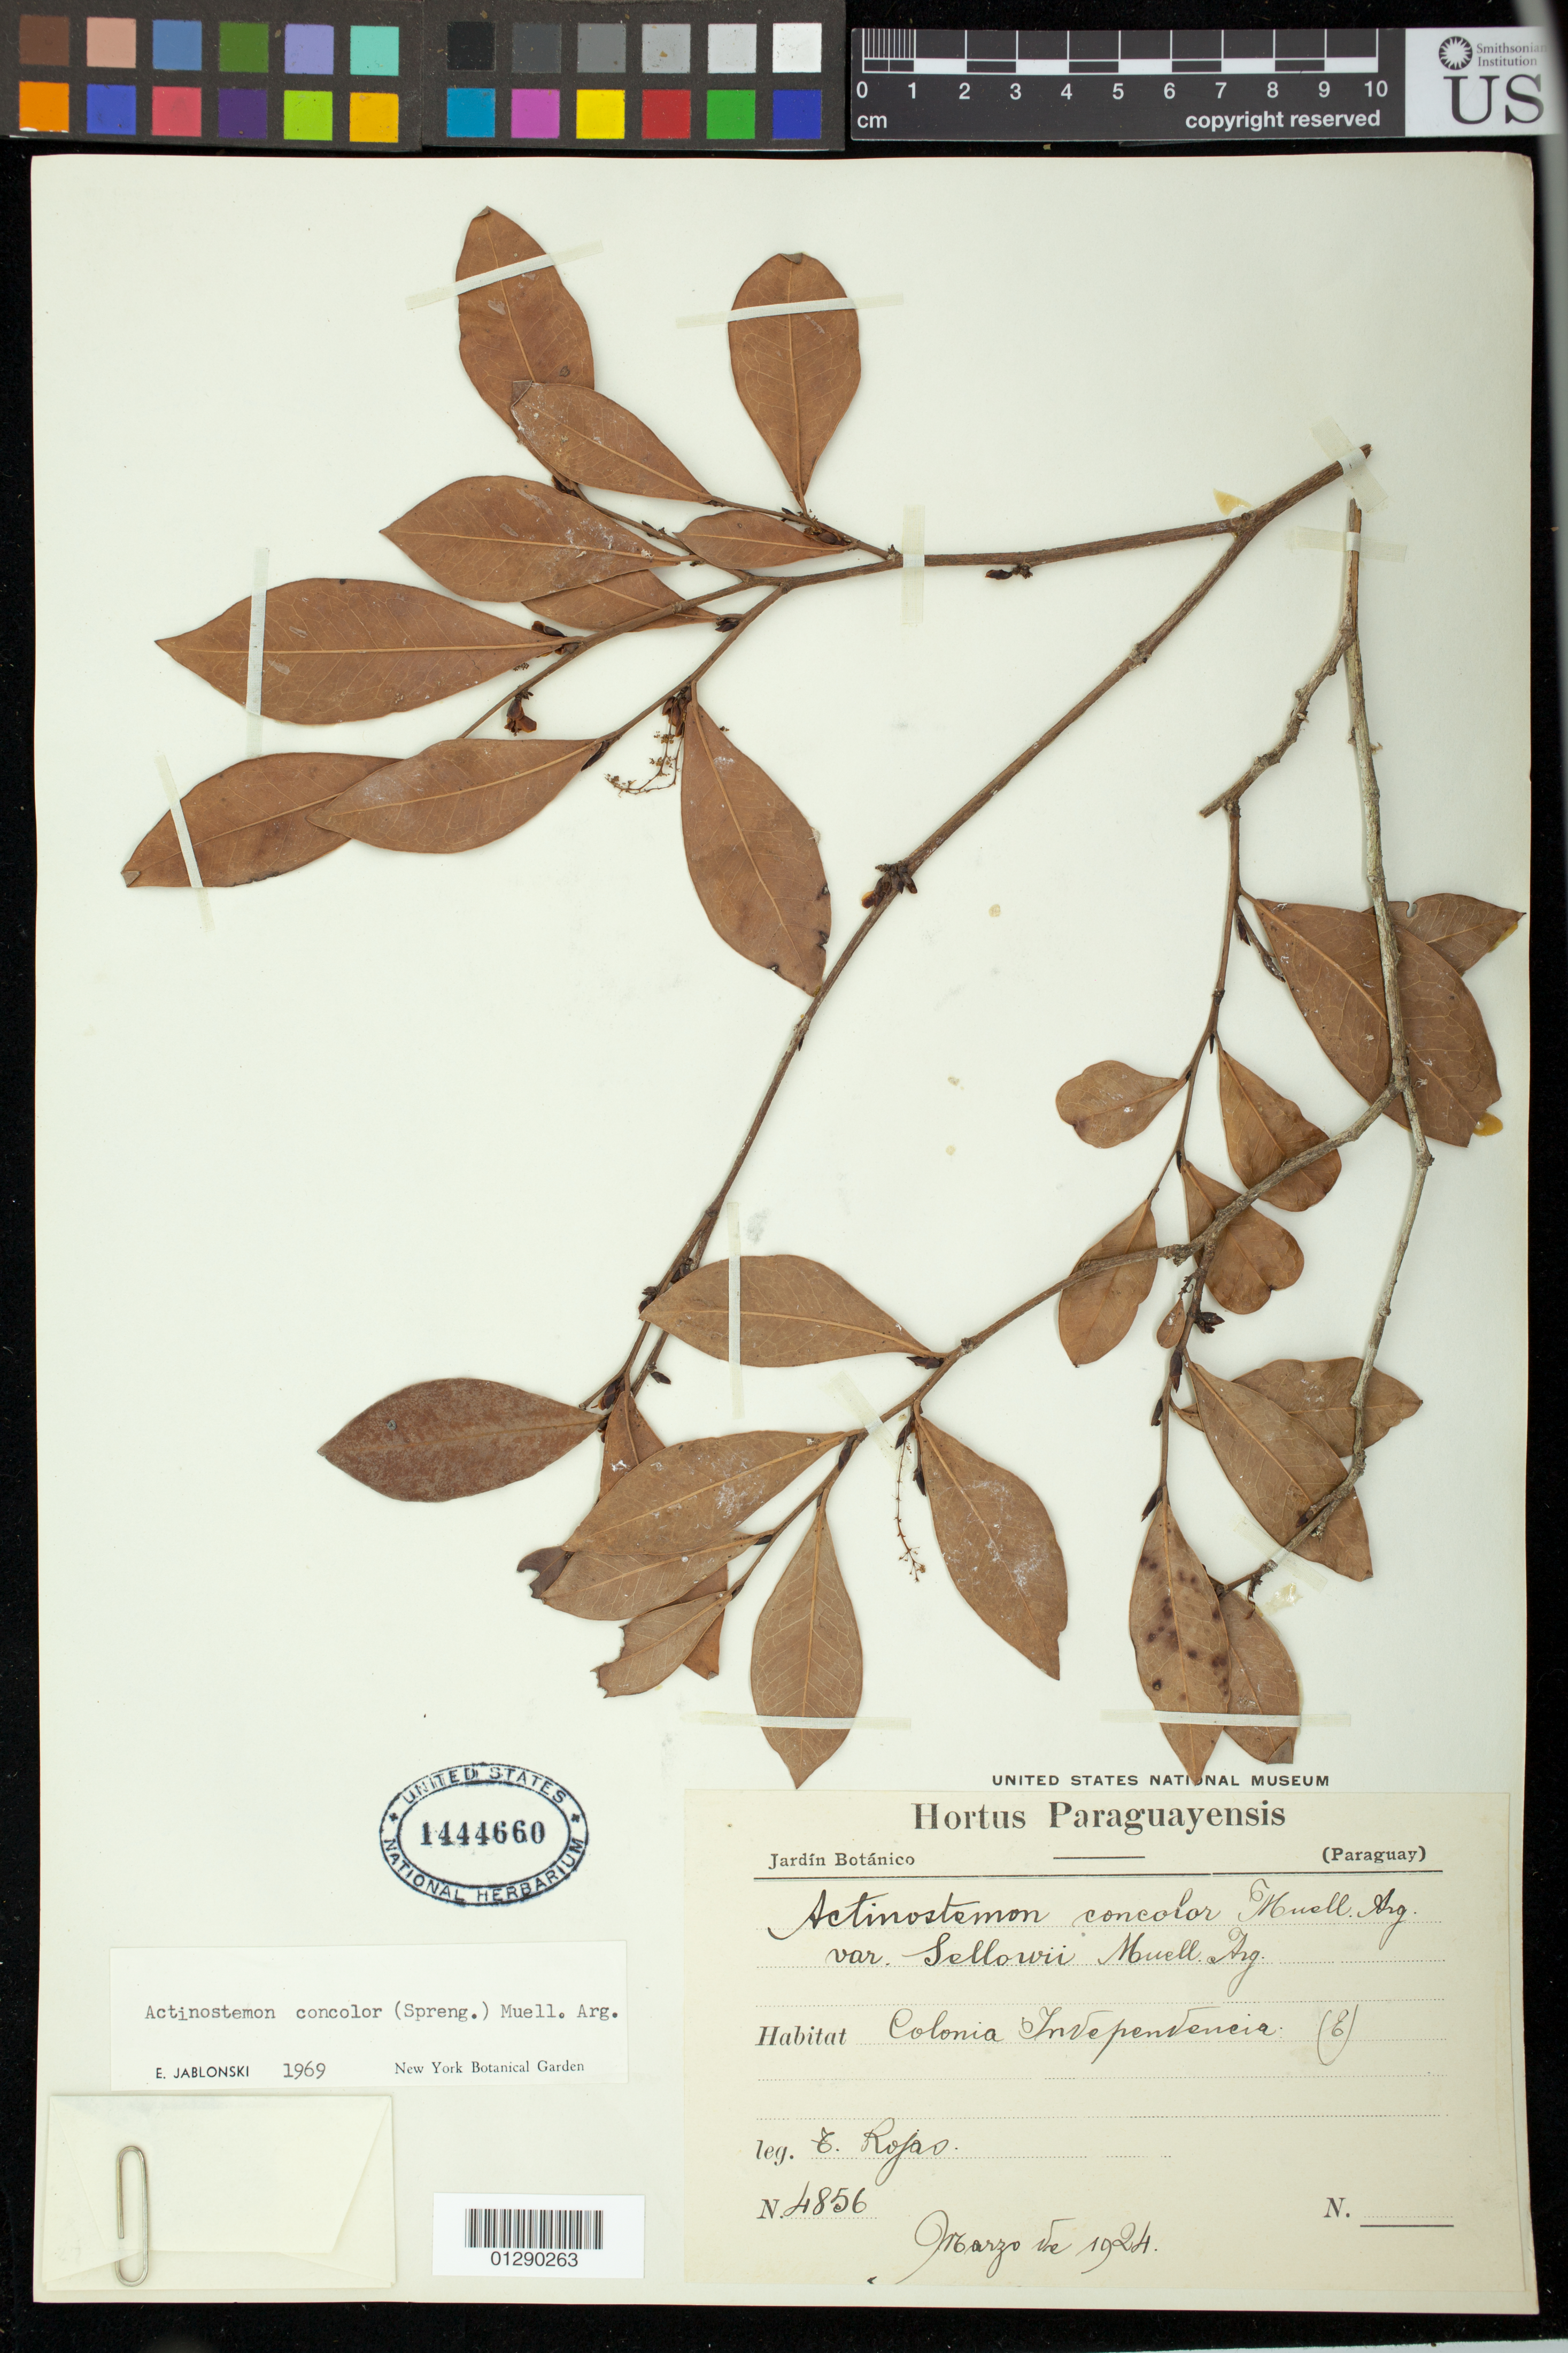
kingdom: Plantae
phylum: Tracheophyta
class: Magnoliopsida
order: Malpighiales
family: Euphorbiaceae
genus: Actinostemon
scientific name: Actinostemon concolor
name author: (Spreng.) Müll. Arg.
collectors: G. Rojas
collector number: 4856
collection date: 1924-03-01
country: Paraguay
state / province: Guaira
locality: Colonia Independencia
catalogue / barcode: US 1444660